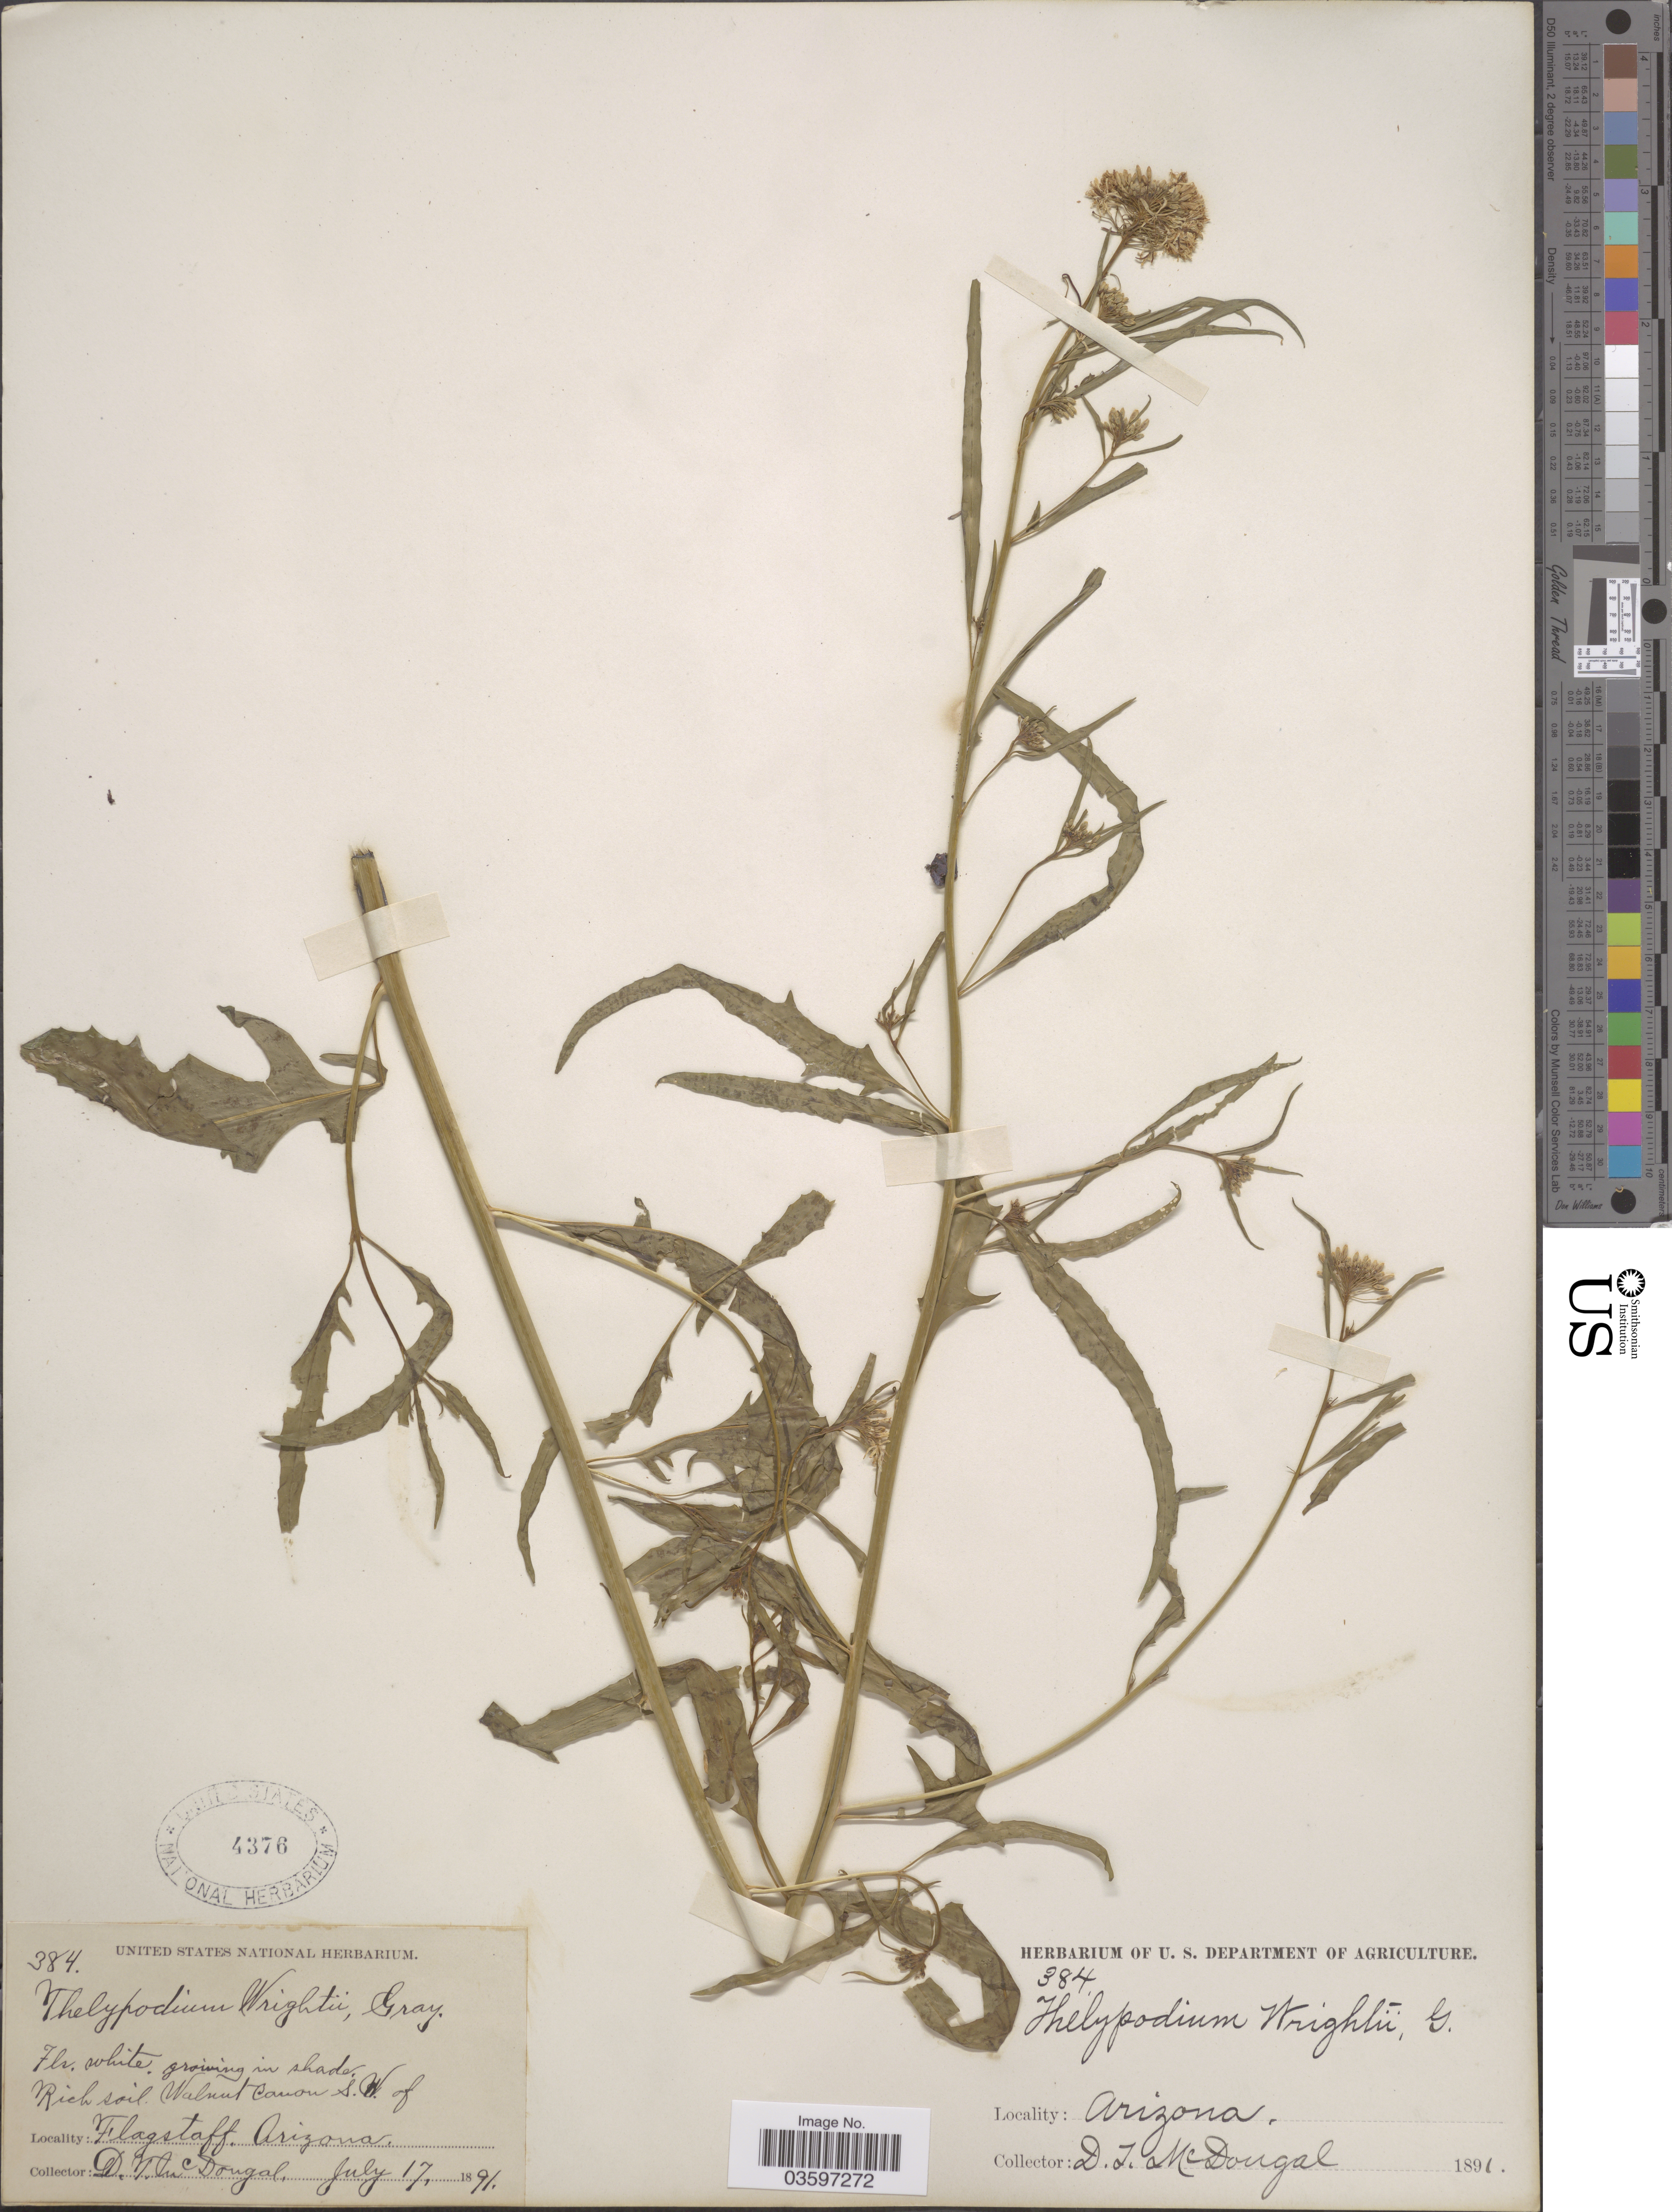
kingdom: Plantae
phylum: Tracheophyta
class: Magnoliopsida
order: Brassicales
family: Brassicaceae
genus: Stanleyella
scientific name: Stanleyella wrightii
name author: Rydb.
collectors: D. McDougal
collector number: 384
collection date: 1891-07-17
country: United States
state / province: Arizona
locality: Walnut Canon S.W. of Flagstaff.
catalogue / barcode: US 4376